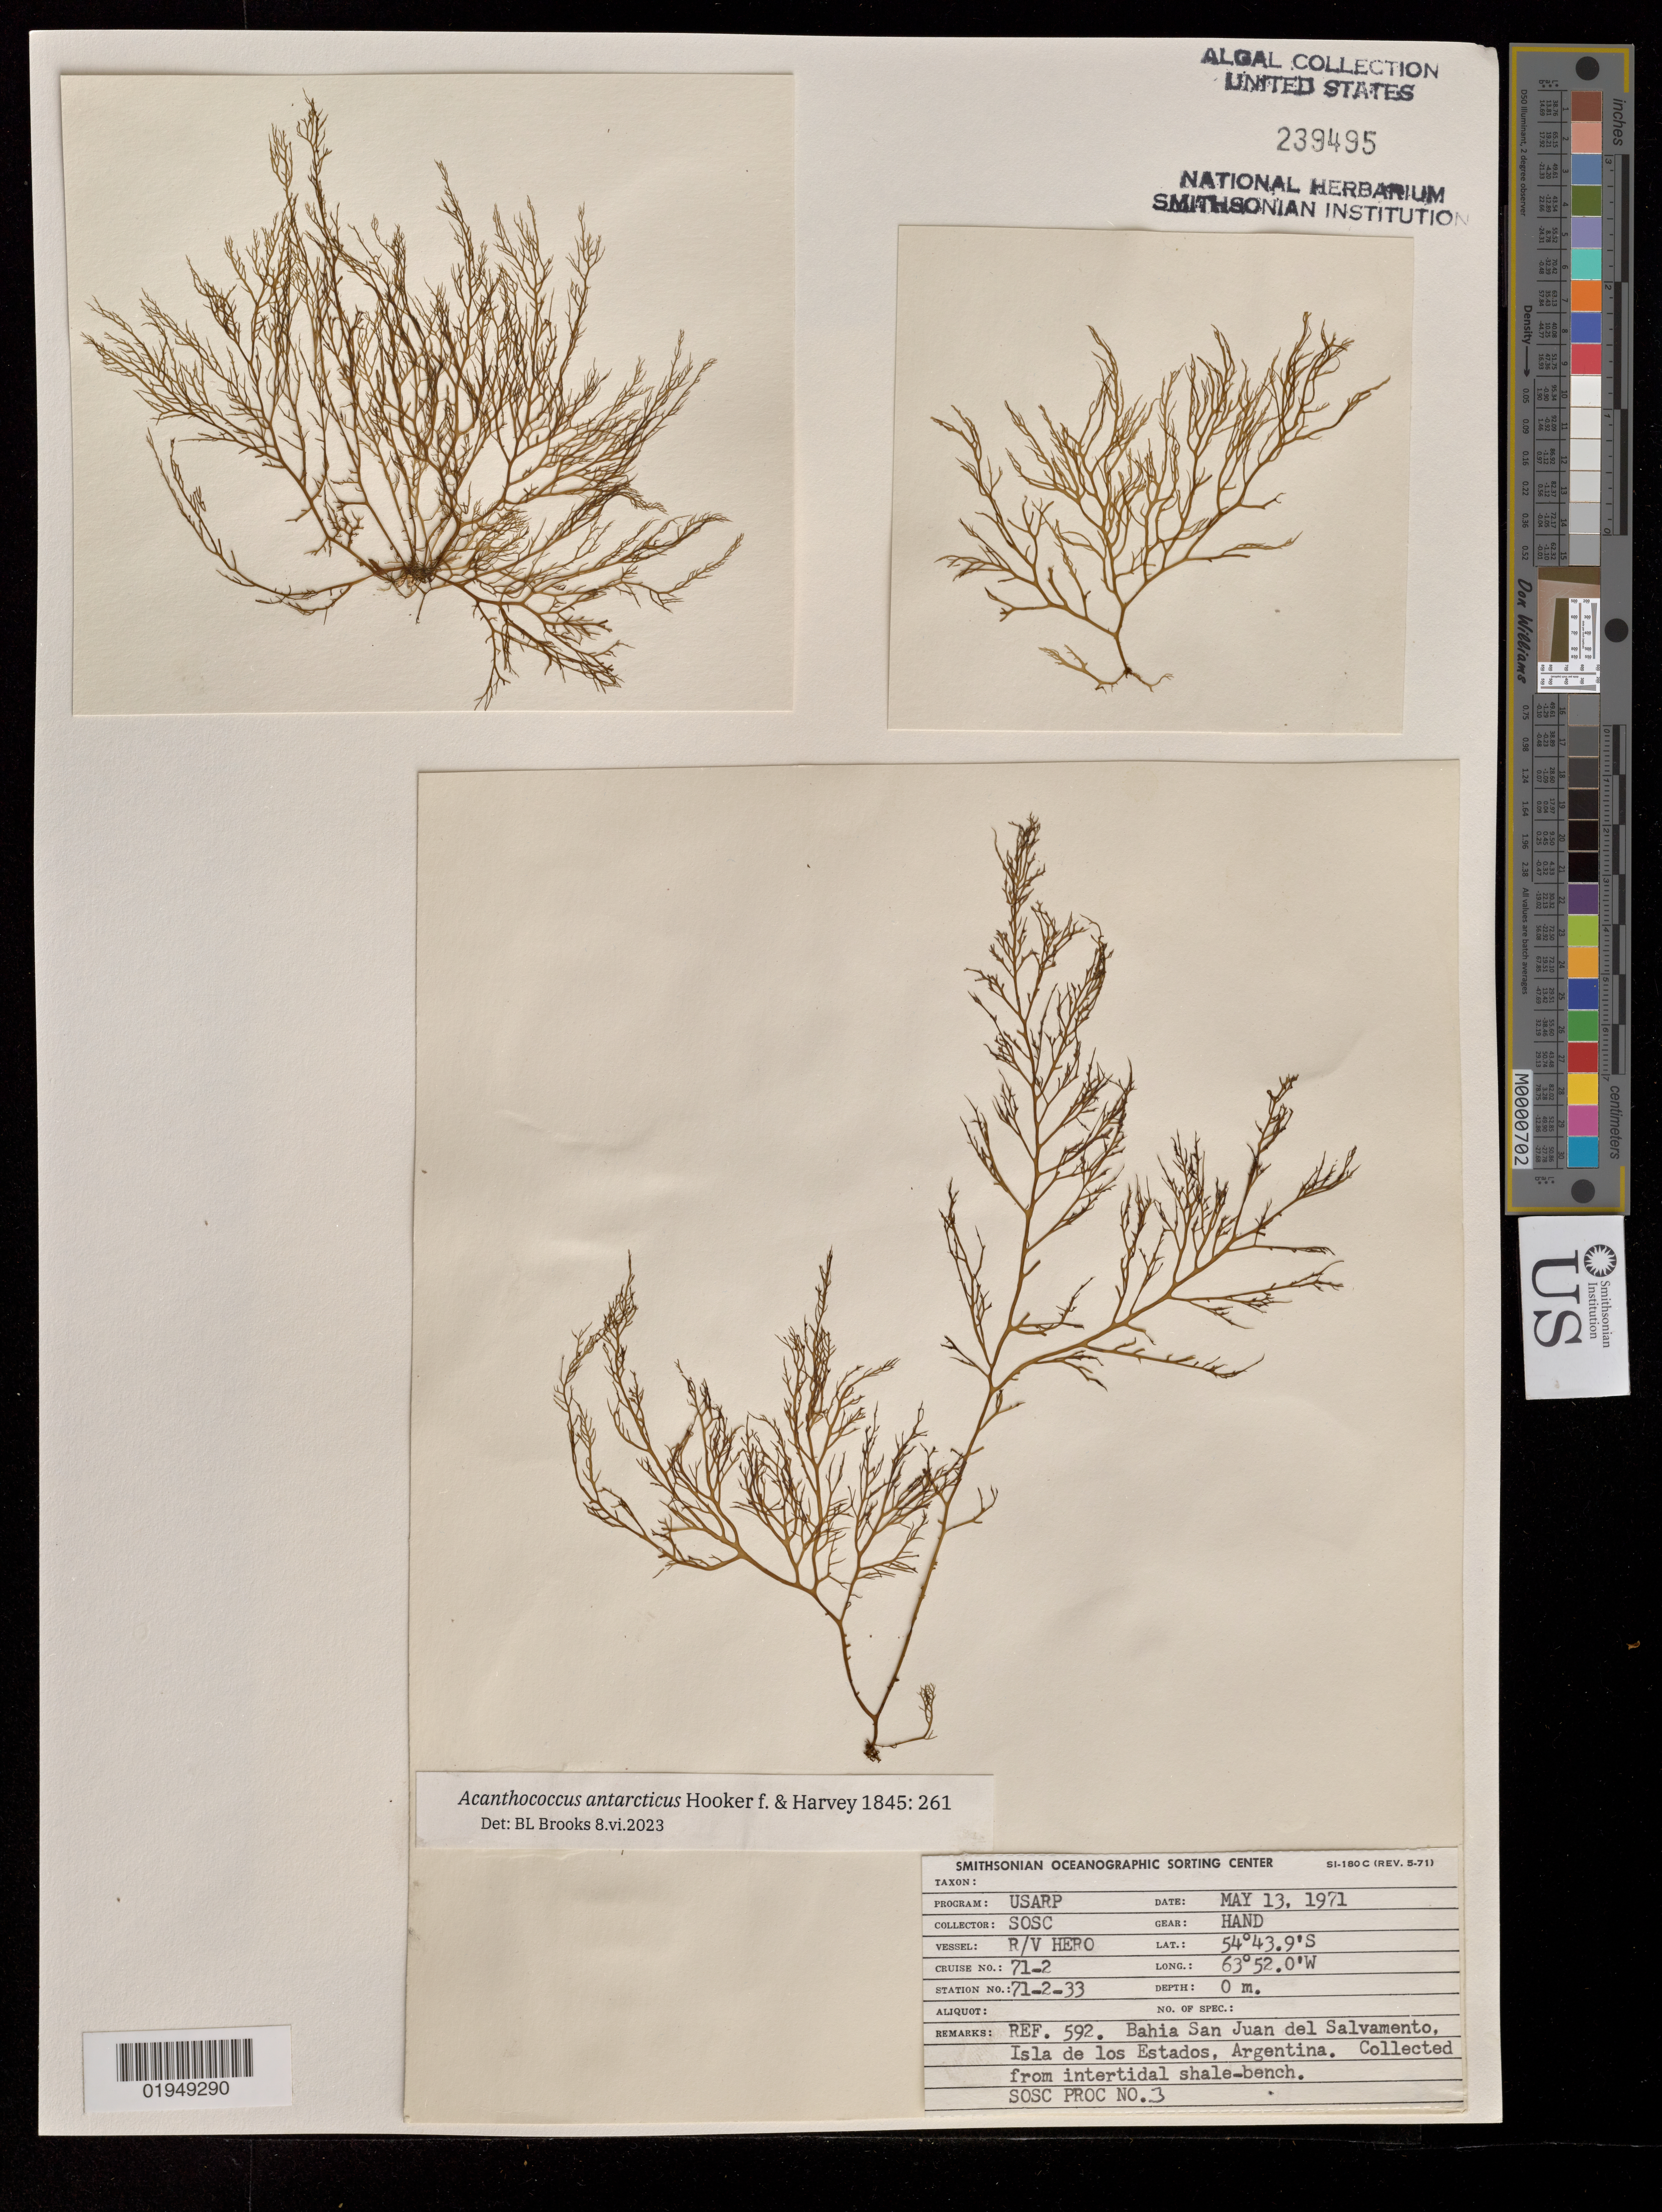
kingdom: Plantae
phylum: Rhodophyta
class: Florideophyceae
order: Gigartinales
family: Cystocloniaceae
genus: Acanthococcus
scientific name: Acanthococcus antarcticus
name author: Hook. f. & Harv.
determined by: Brooks, B. L., (BOT), Smithsonian Institution - National Museum of Natural History (UNITED STATES)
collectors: SOSC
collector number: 3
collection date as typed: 13 May 1971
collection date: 1971-05-13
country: Argentina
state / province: Tierra del Fuego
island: Isla de los Estados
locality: Bahia San Juan del Salvamento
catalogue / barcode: US 239495